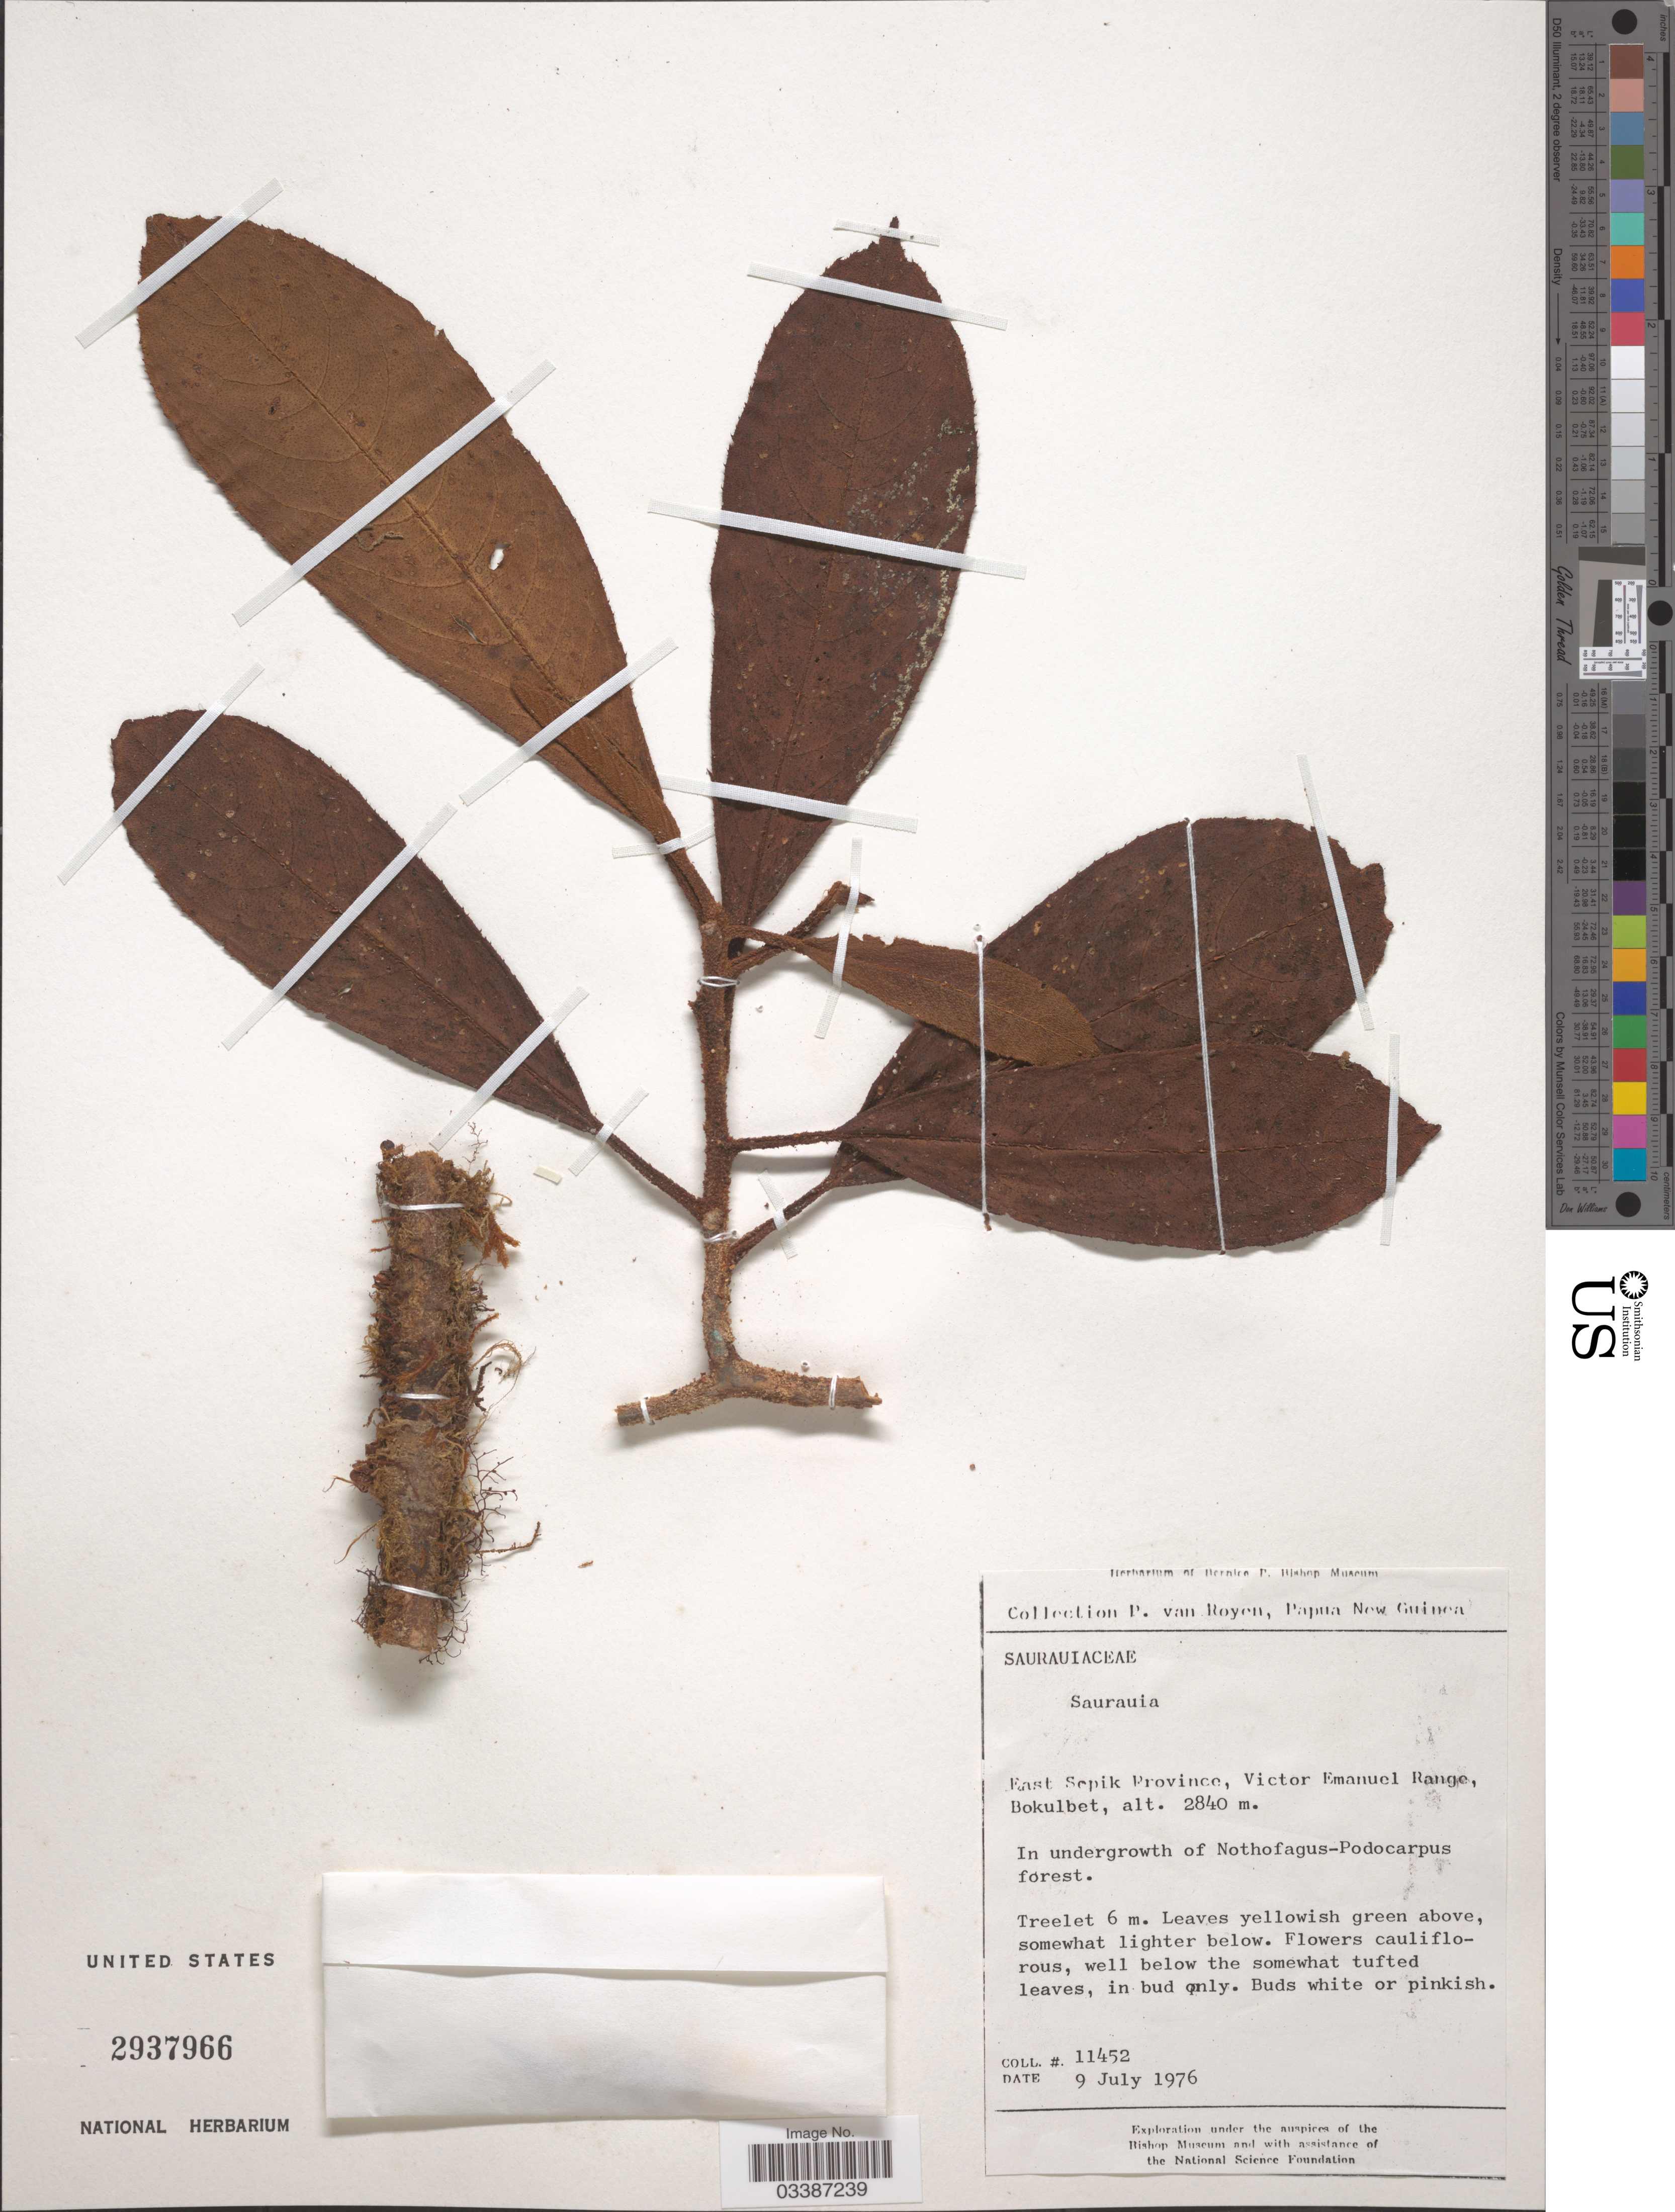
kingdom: Plantae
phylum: Tracheophyta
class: Magnoliopsida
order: Ericales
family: Actinidiaceae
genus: Saurauia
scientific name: Saurauia sp.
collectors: P. van Royen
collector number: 11452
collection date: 1976-07-09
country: Papua New Guinea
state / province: East Sepik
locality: Victor Emanuel Range, Bokulbet.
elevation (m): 2840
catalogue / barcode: US 2937966